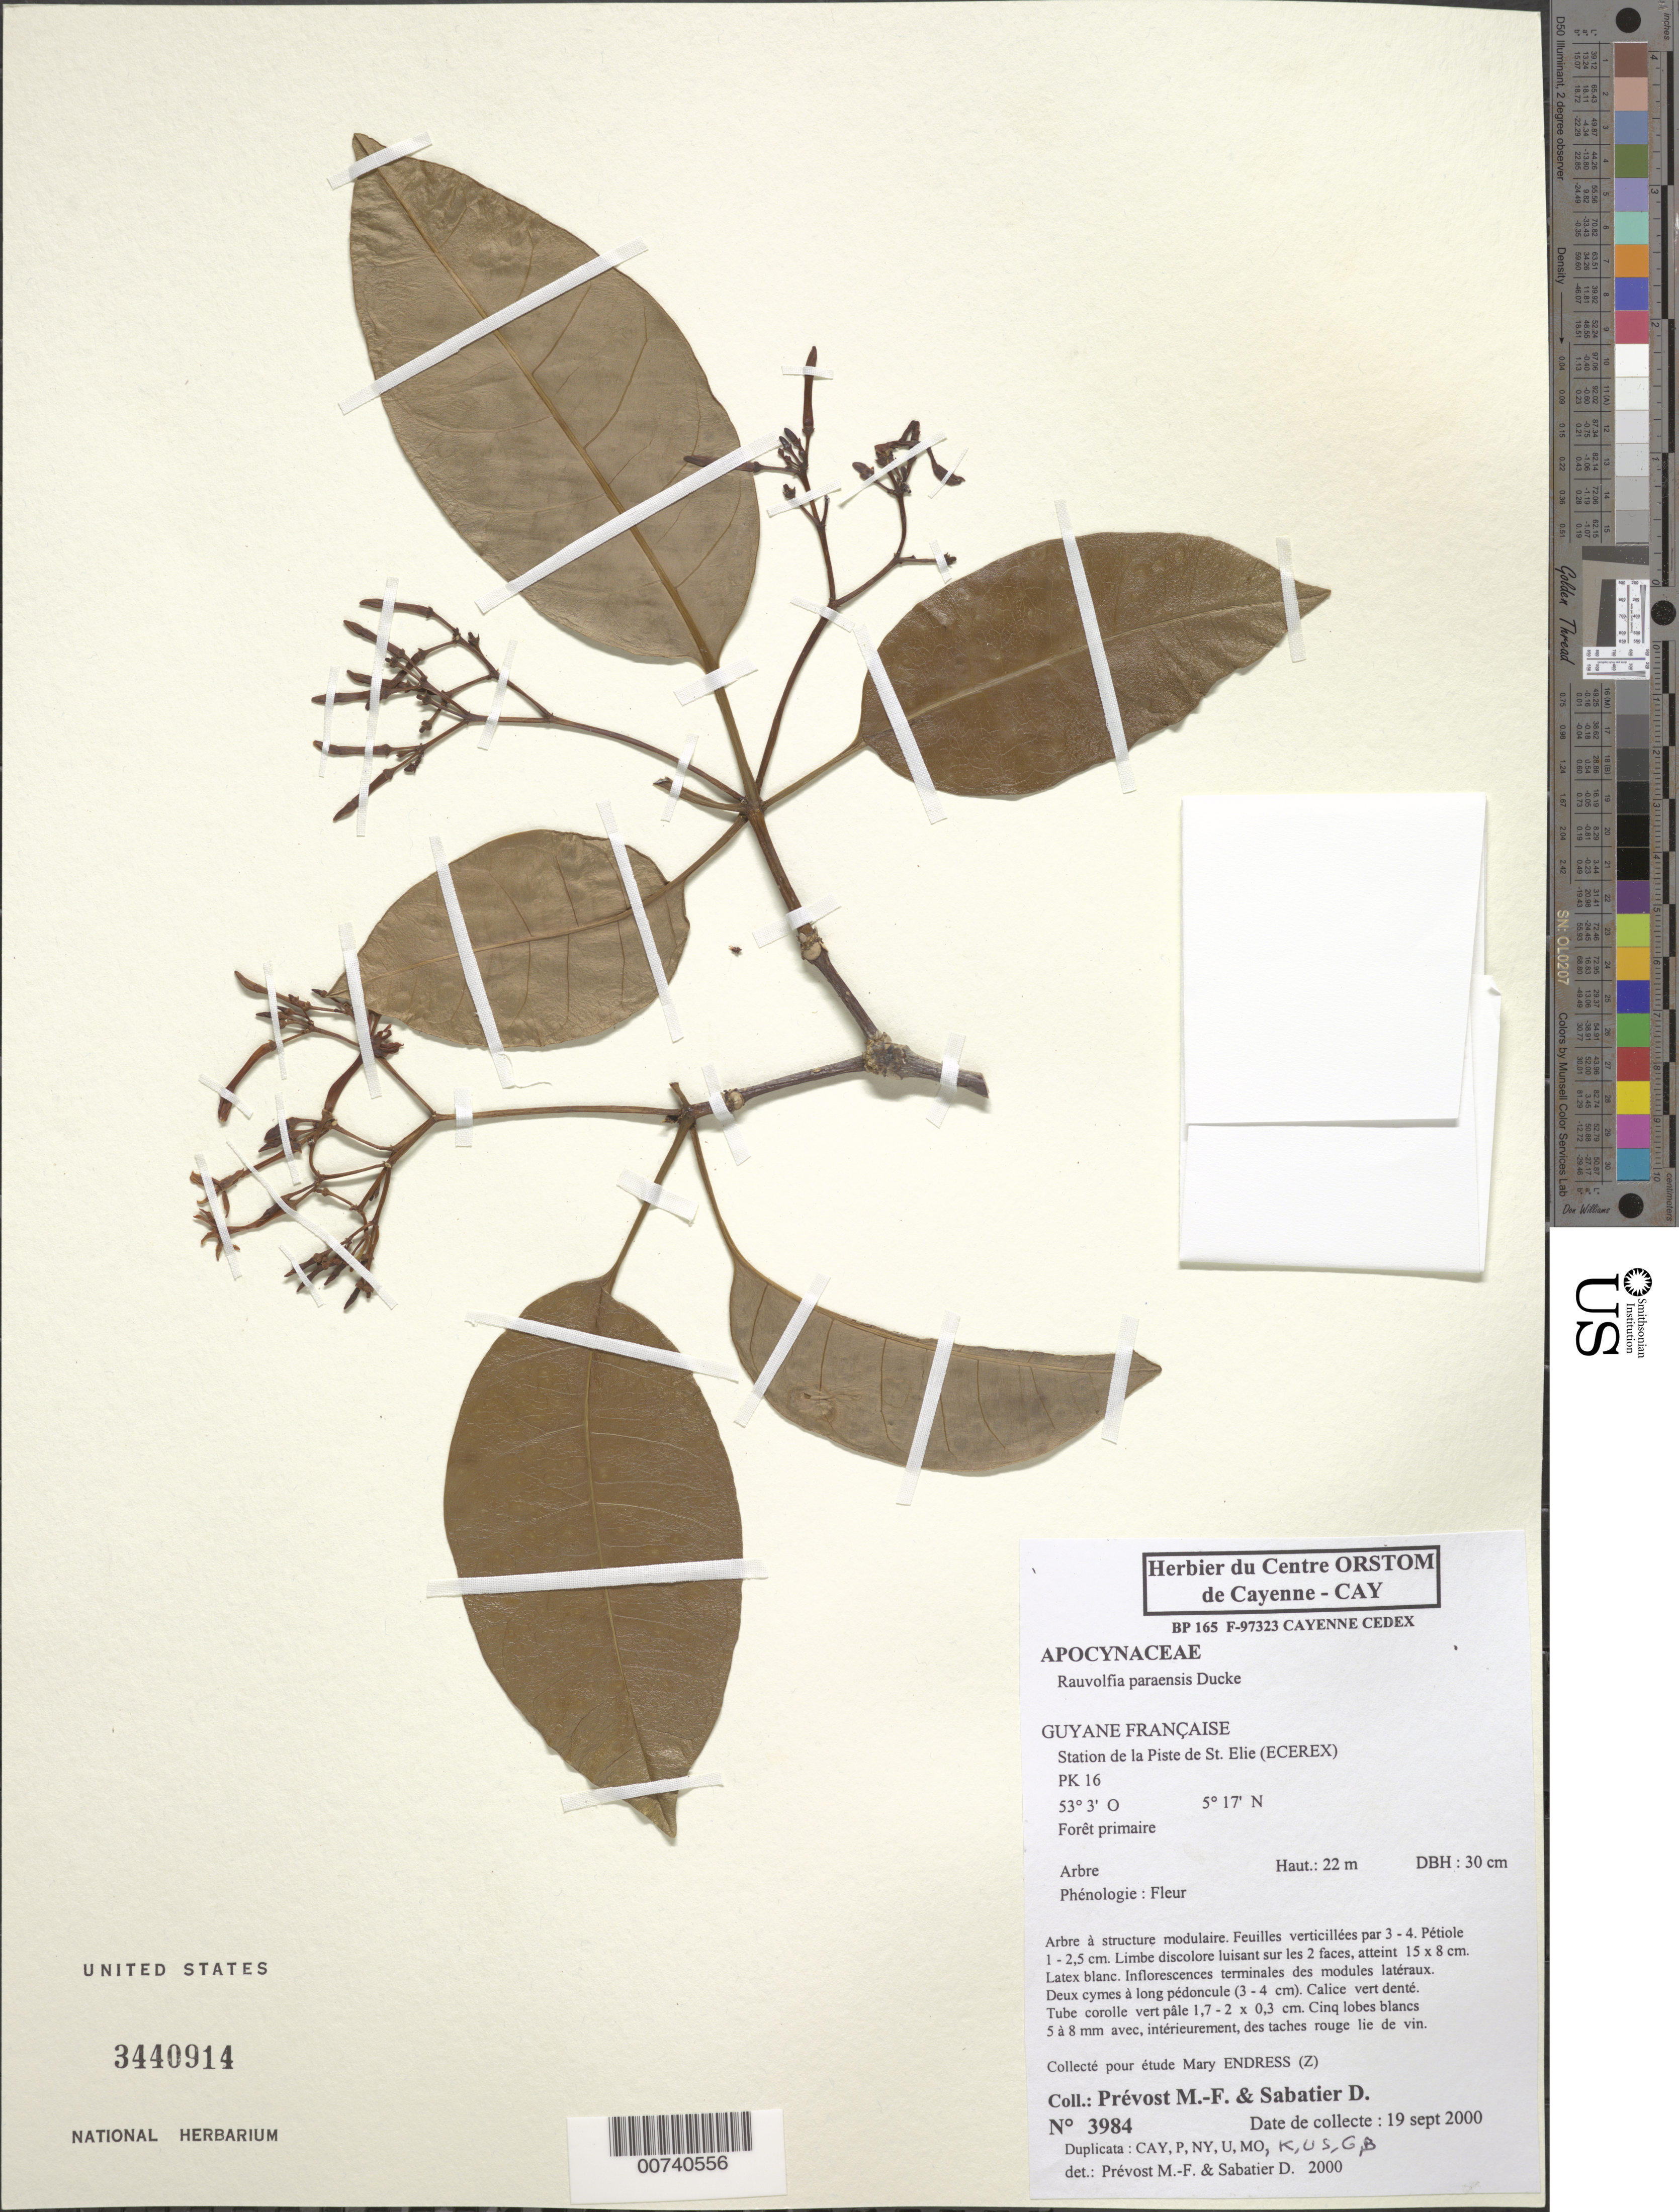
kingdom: Plantae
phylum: Tracheophyta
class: Magnoliopsida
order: Gentianales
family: Apocynaceae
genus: Rauvolfia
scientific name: Rauvolfia paraensis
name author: Ducke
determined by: Prévost, M.-F.; Sabatier, D.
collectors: M.-F. Prévost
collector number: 3984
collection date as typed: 19-Sep-00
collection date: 2000-09-19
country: French Guiana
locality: Station de la Piste de Saint-Élie (ECEREX), PK 16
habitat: Primary forest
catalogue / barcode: US 3440914